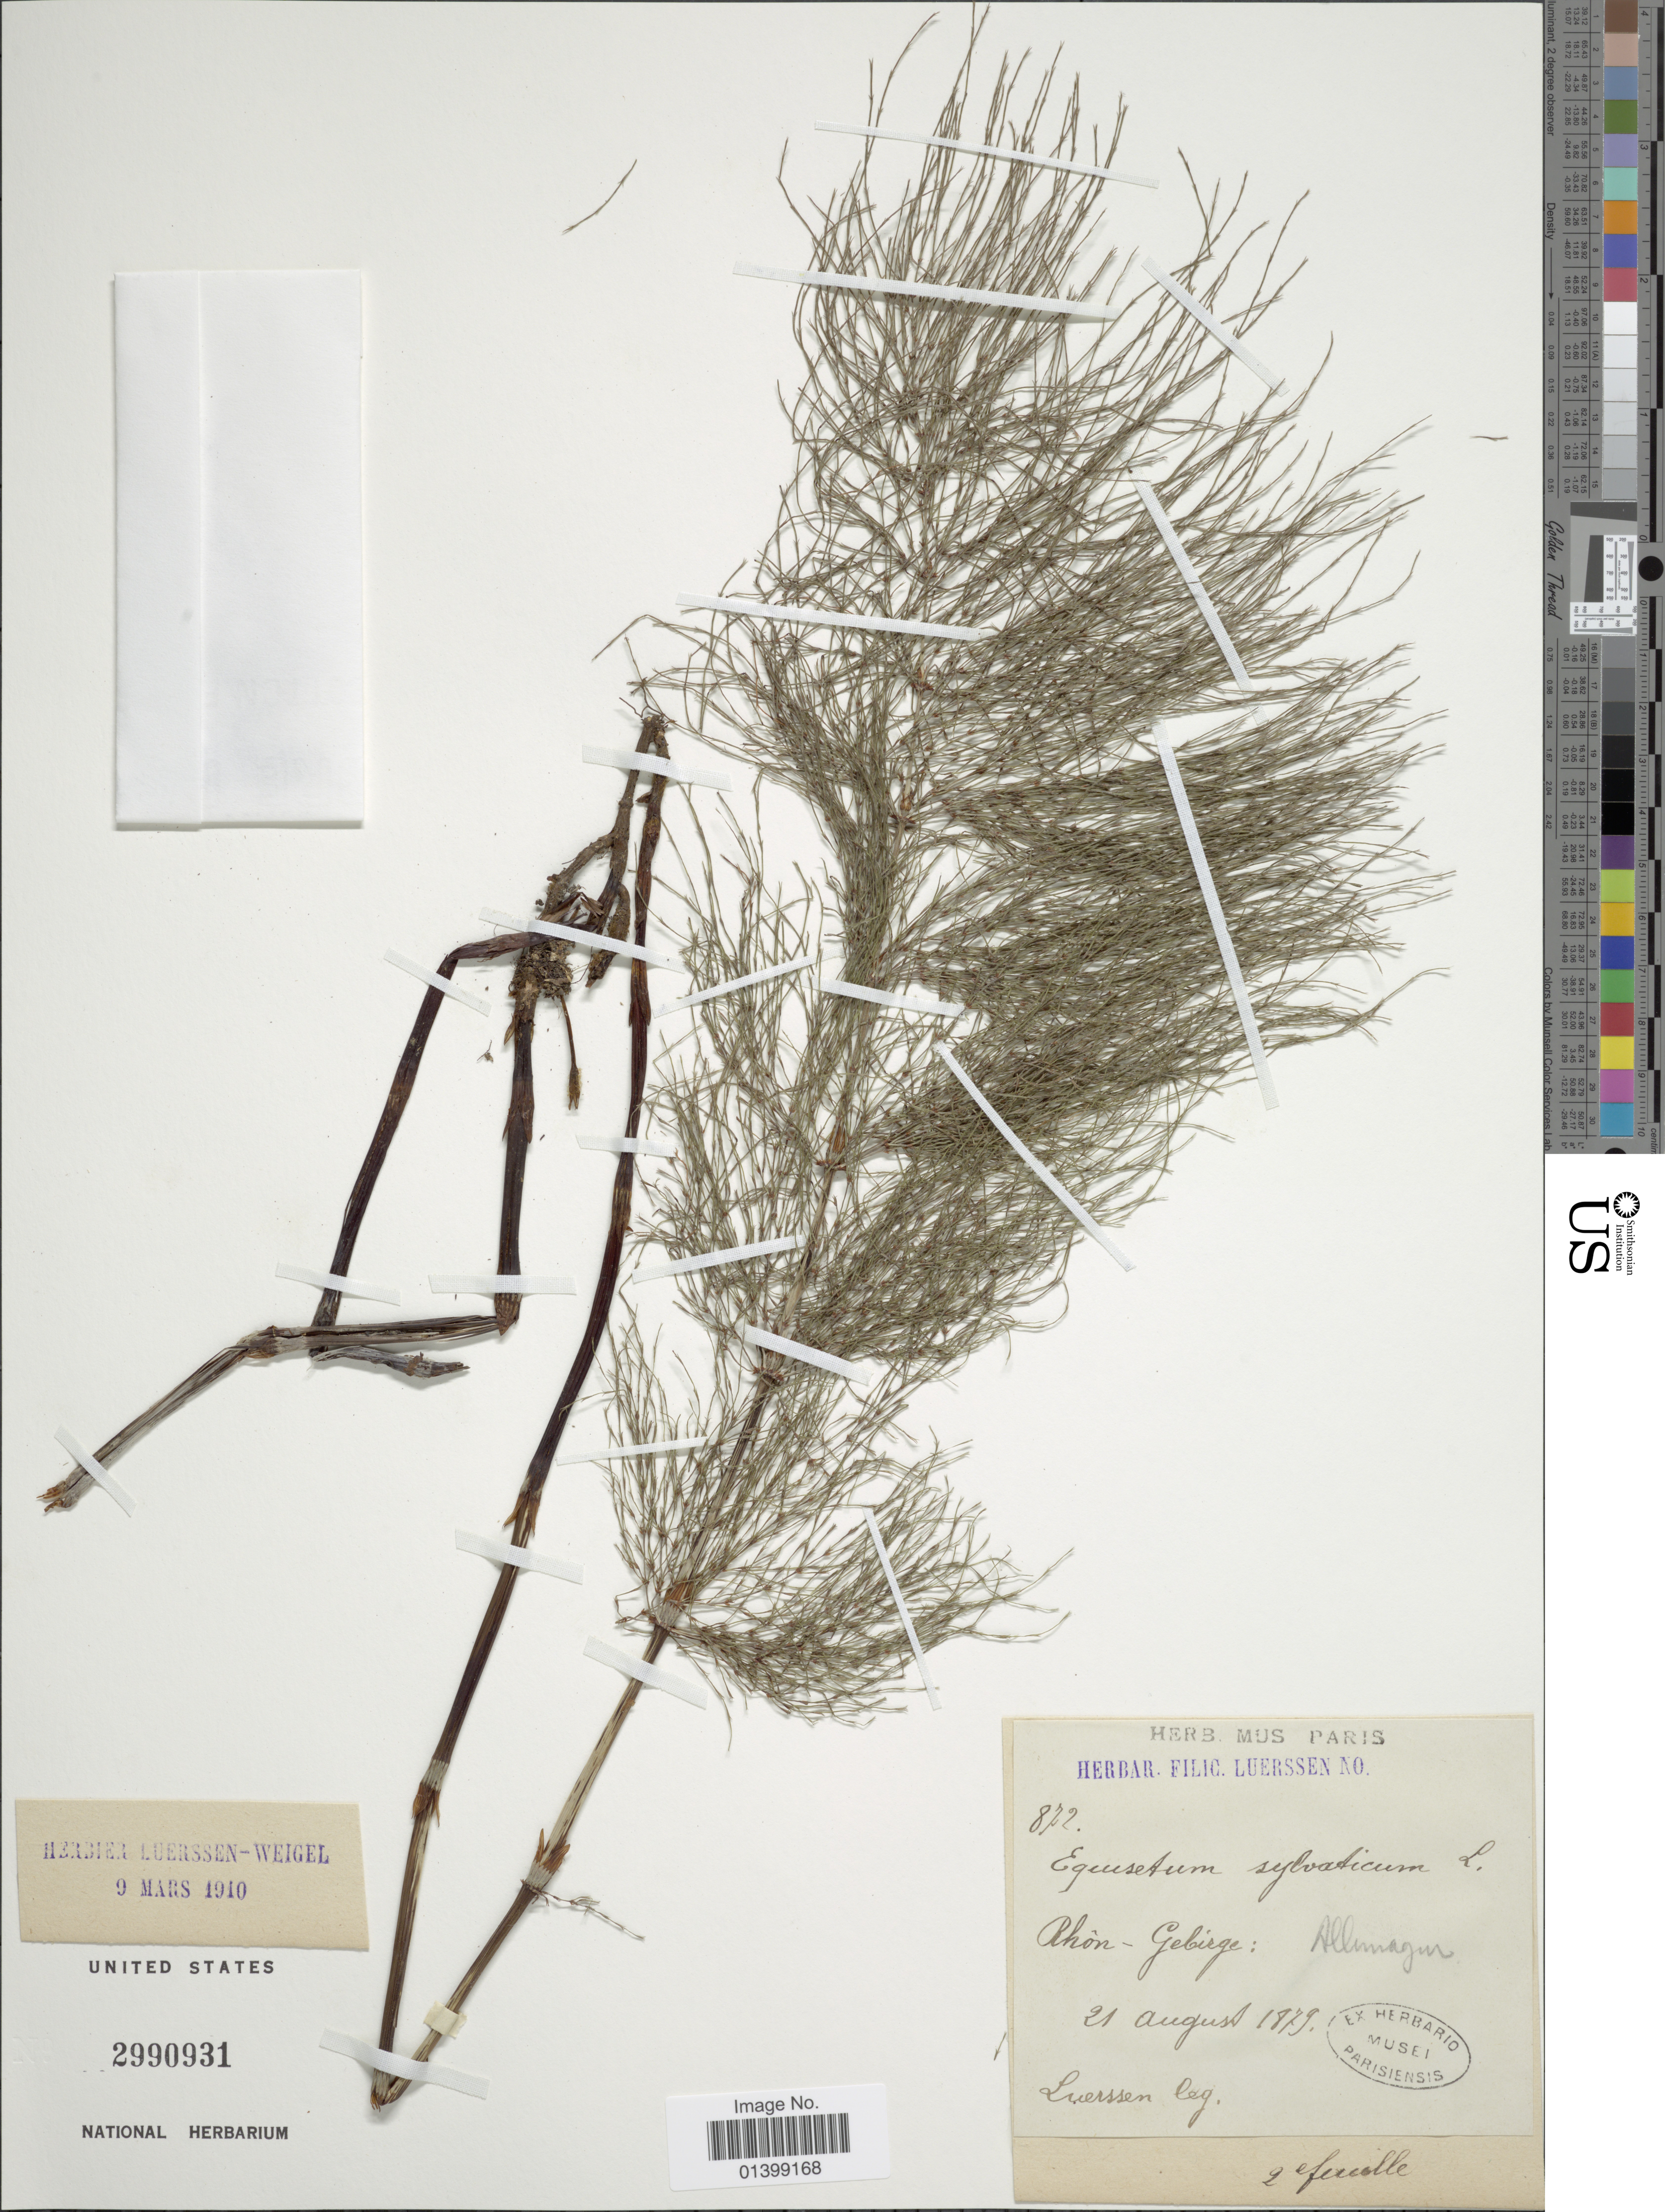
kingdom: Plantae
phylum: Tracheophyta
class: Polypodiopsida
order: Equisetales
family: Equisetaceae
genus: Equisetum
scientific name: Equisetum sylvaticum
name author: L.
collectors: Luerssen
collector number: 872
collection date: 1879-08-21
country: Germany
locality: Rhón-gebirge, Allemagne [interpreted]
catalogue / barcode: US 2990931